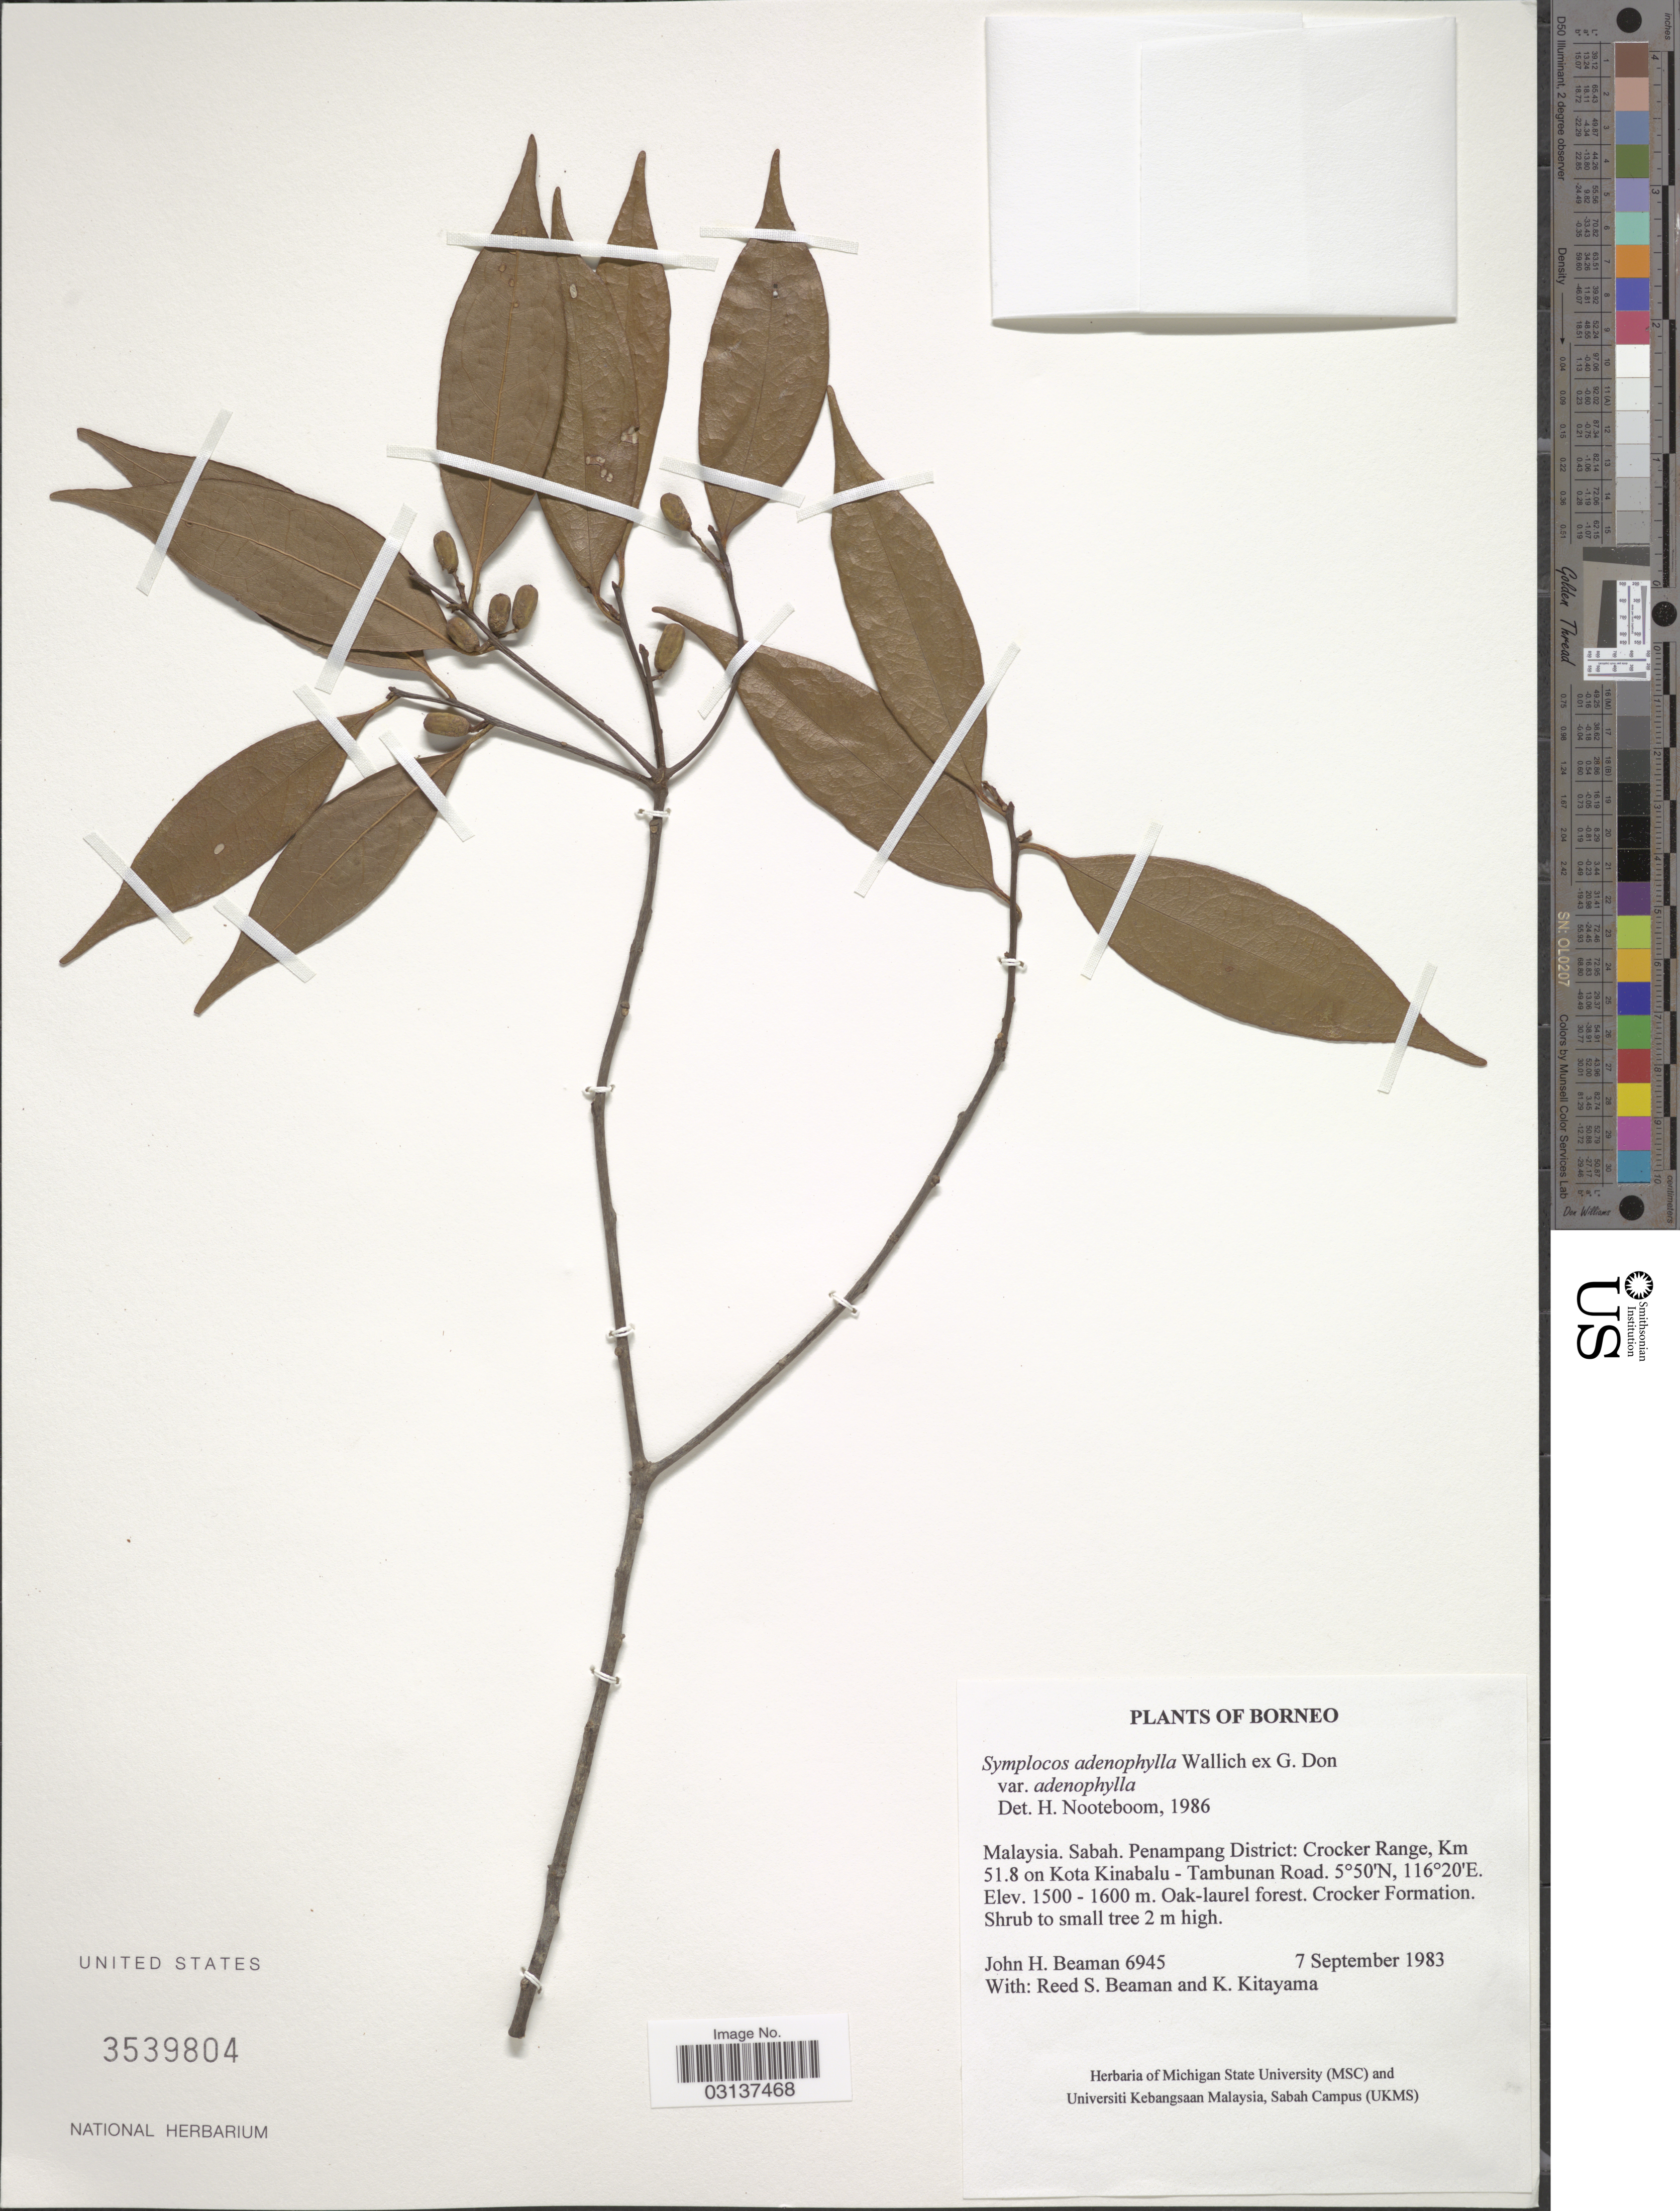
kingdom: Plantae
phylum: Tracheophyta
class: Magnoliopsida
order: Ericales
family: Symplocaceae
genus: Symplocos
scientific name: Symplocos adenophylla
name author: Wall. ex G. Don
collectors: J. H. Beaman, R. S. Beaman & K. Kitayama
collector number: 6945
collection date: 1983-09-07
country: Malaysia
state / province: Sabah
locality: Borneo, Penampang District: Crocker Range, Km 51.8 on Kota Kinabalu-Tambunan Road.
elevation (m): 1500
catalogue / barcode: US 3539804